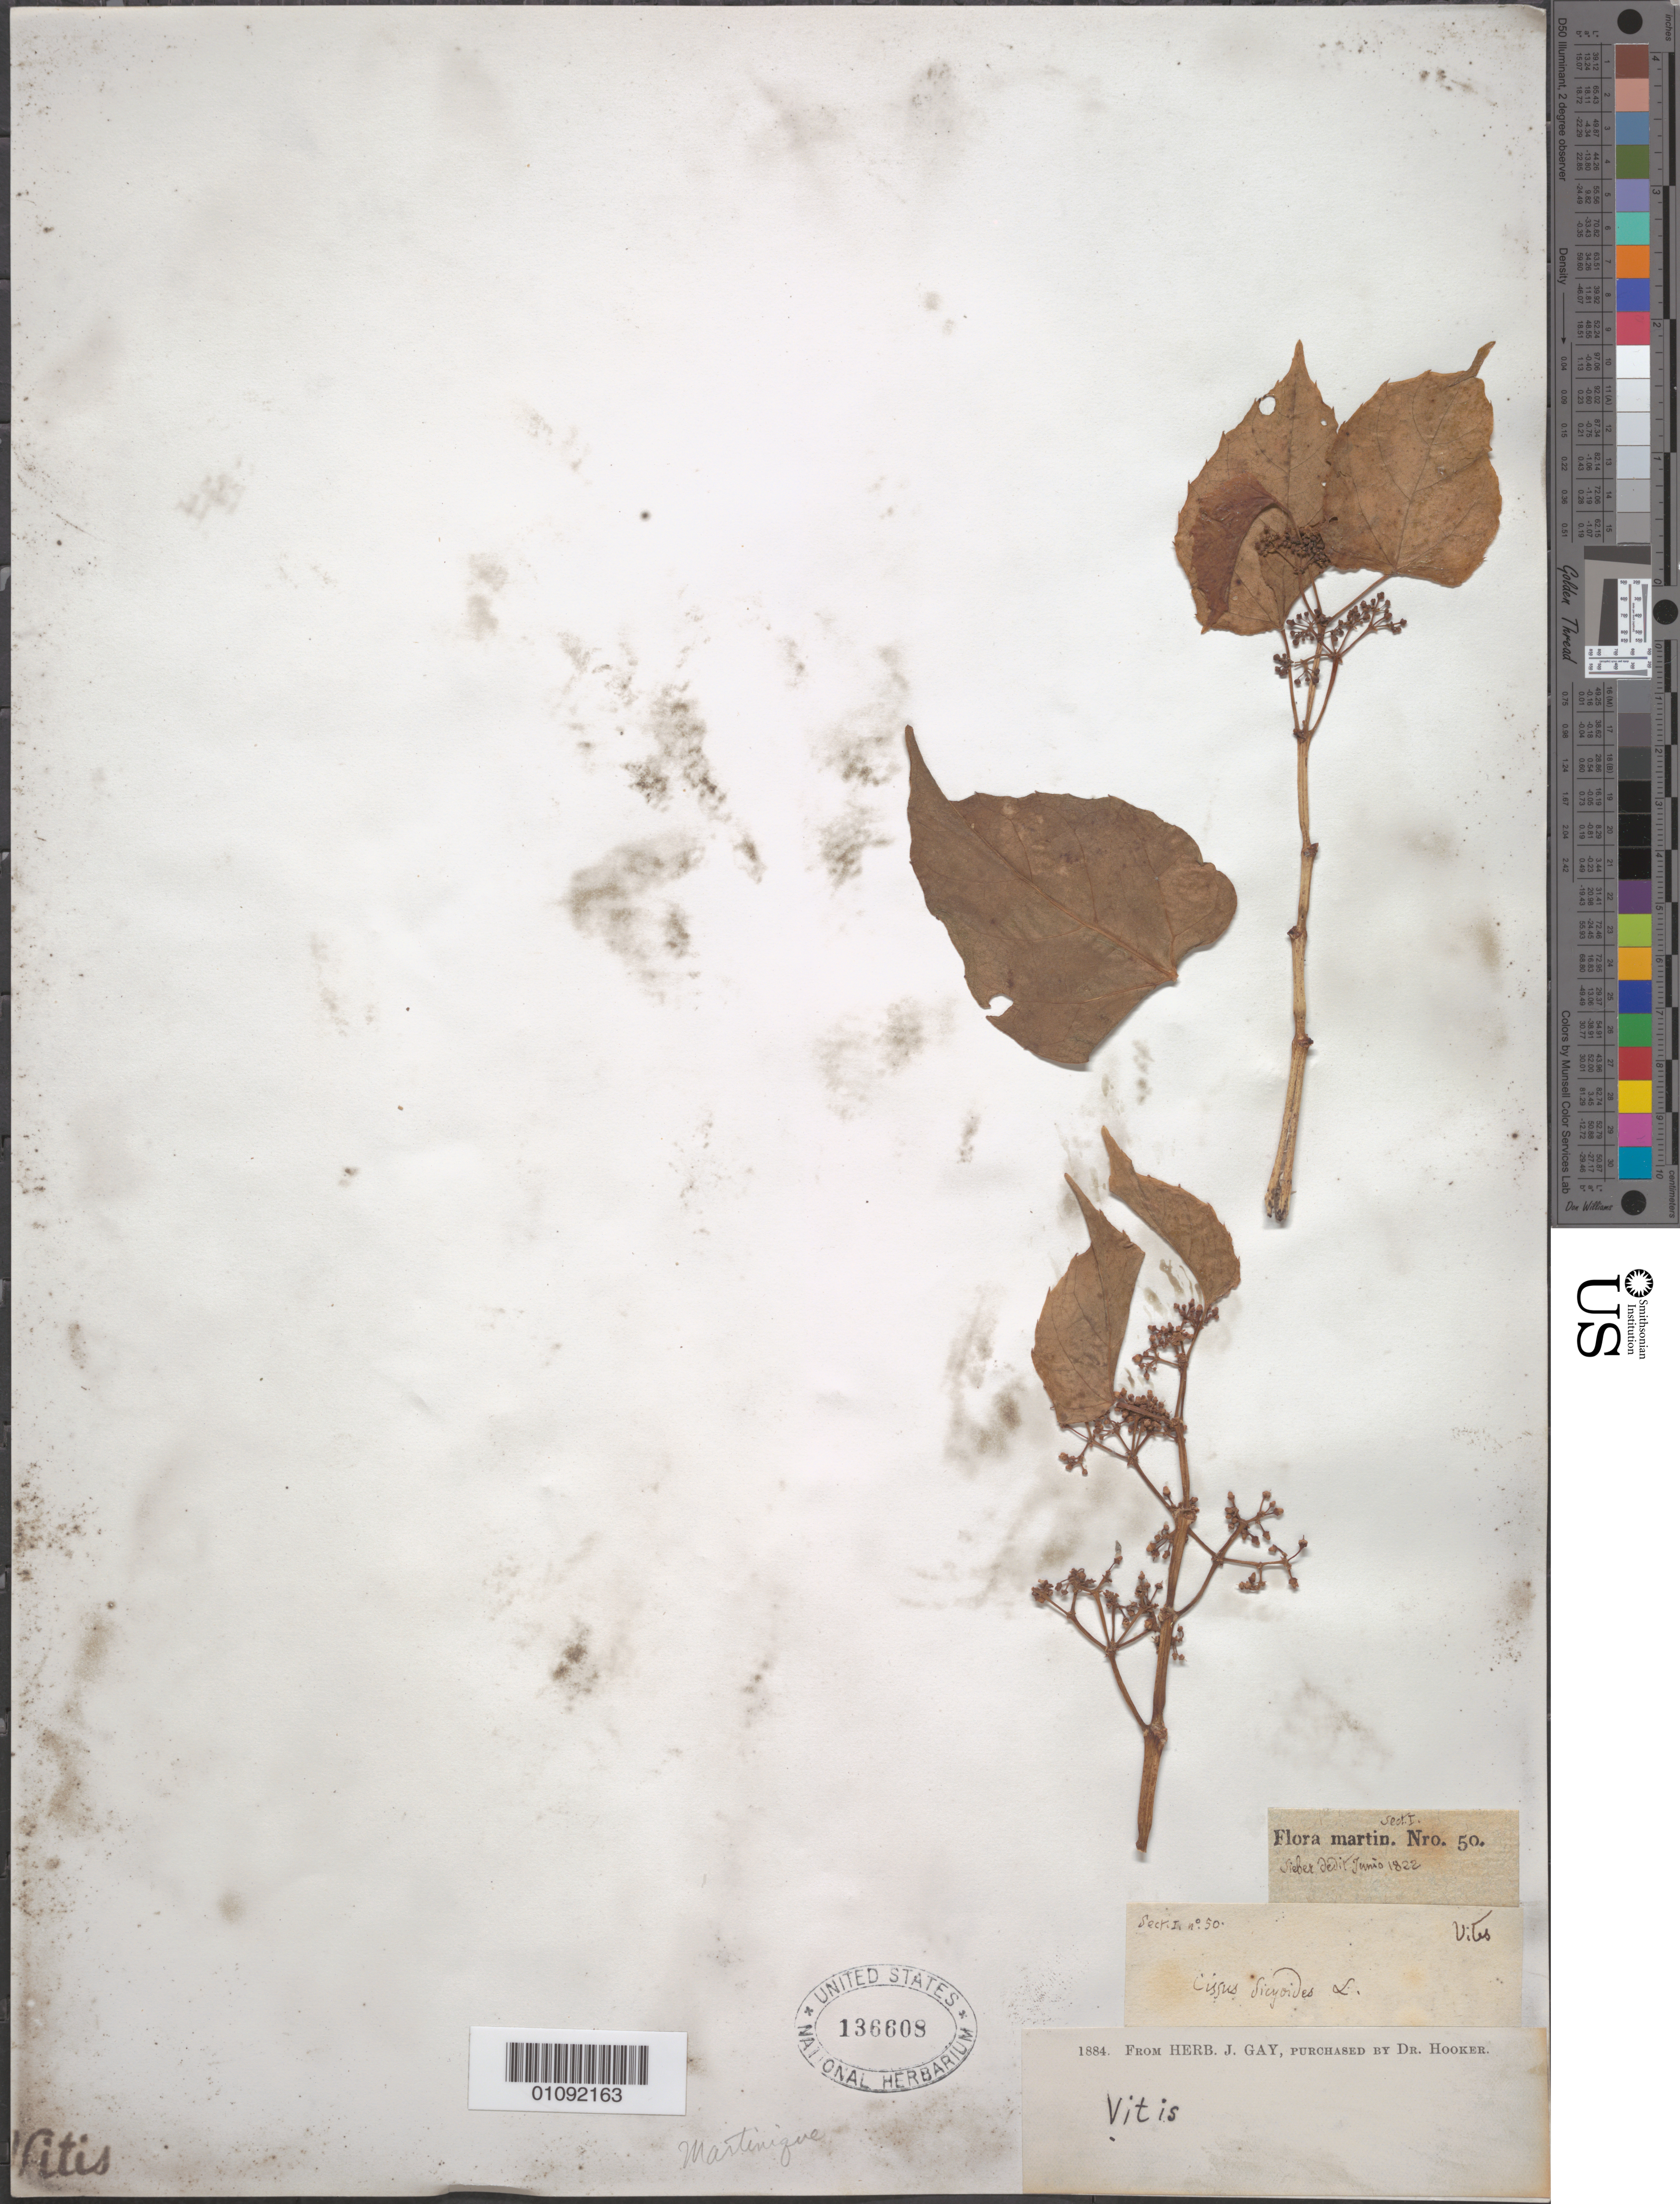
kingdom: Plantae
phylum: Tracheophyta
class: Magnoliopsida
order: Vitales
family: Vitaceae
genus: Cissus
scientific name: Cissus verticillata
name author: (L.) Nicolson & C.E. Jarvis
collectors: -- Sieber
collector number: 50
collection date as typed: Jun 1822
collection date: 1822-06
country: Martinique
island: Martinique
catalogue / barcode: US 136608